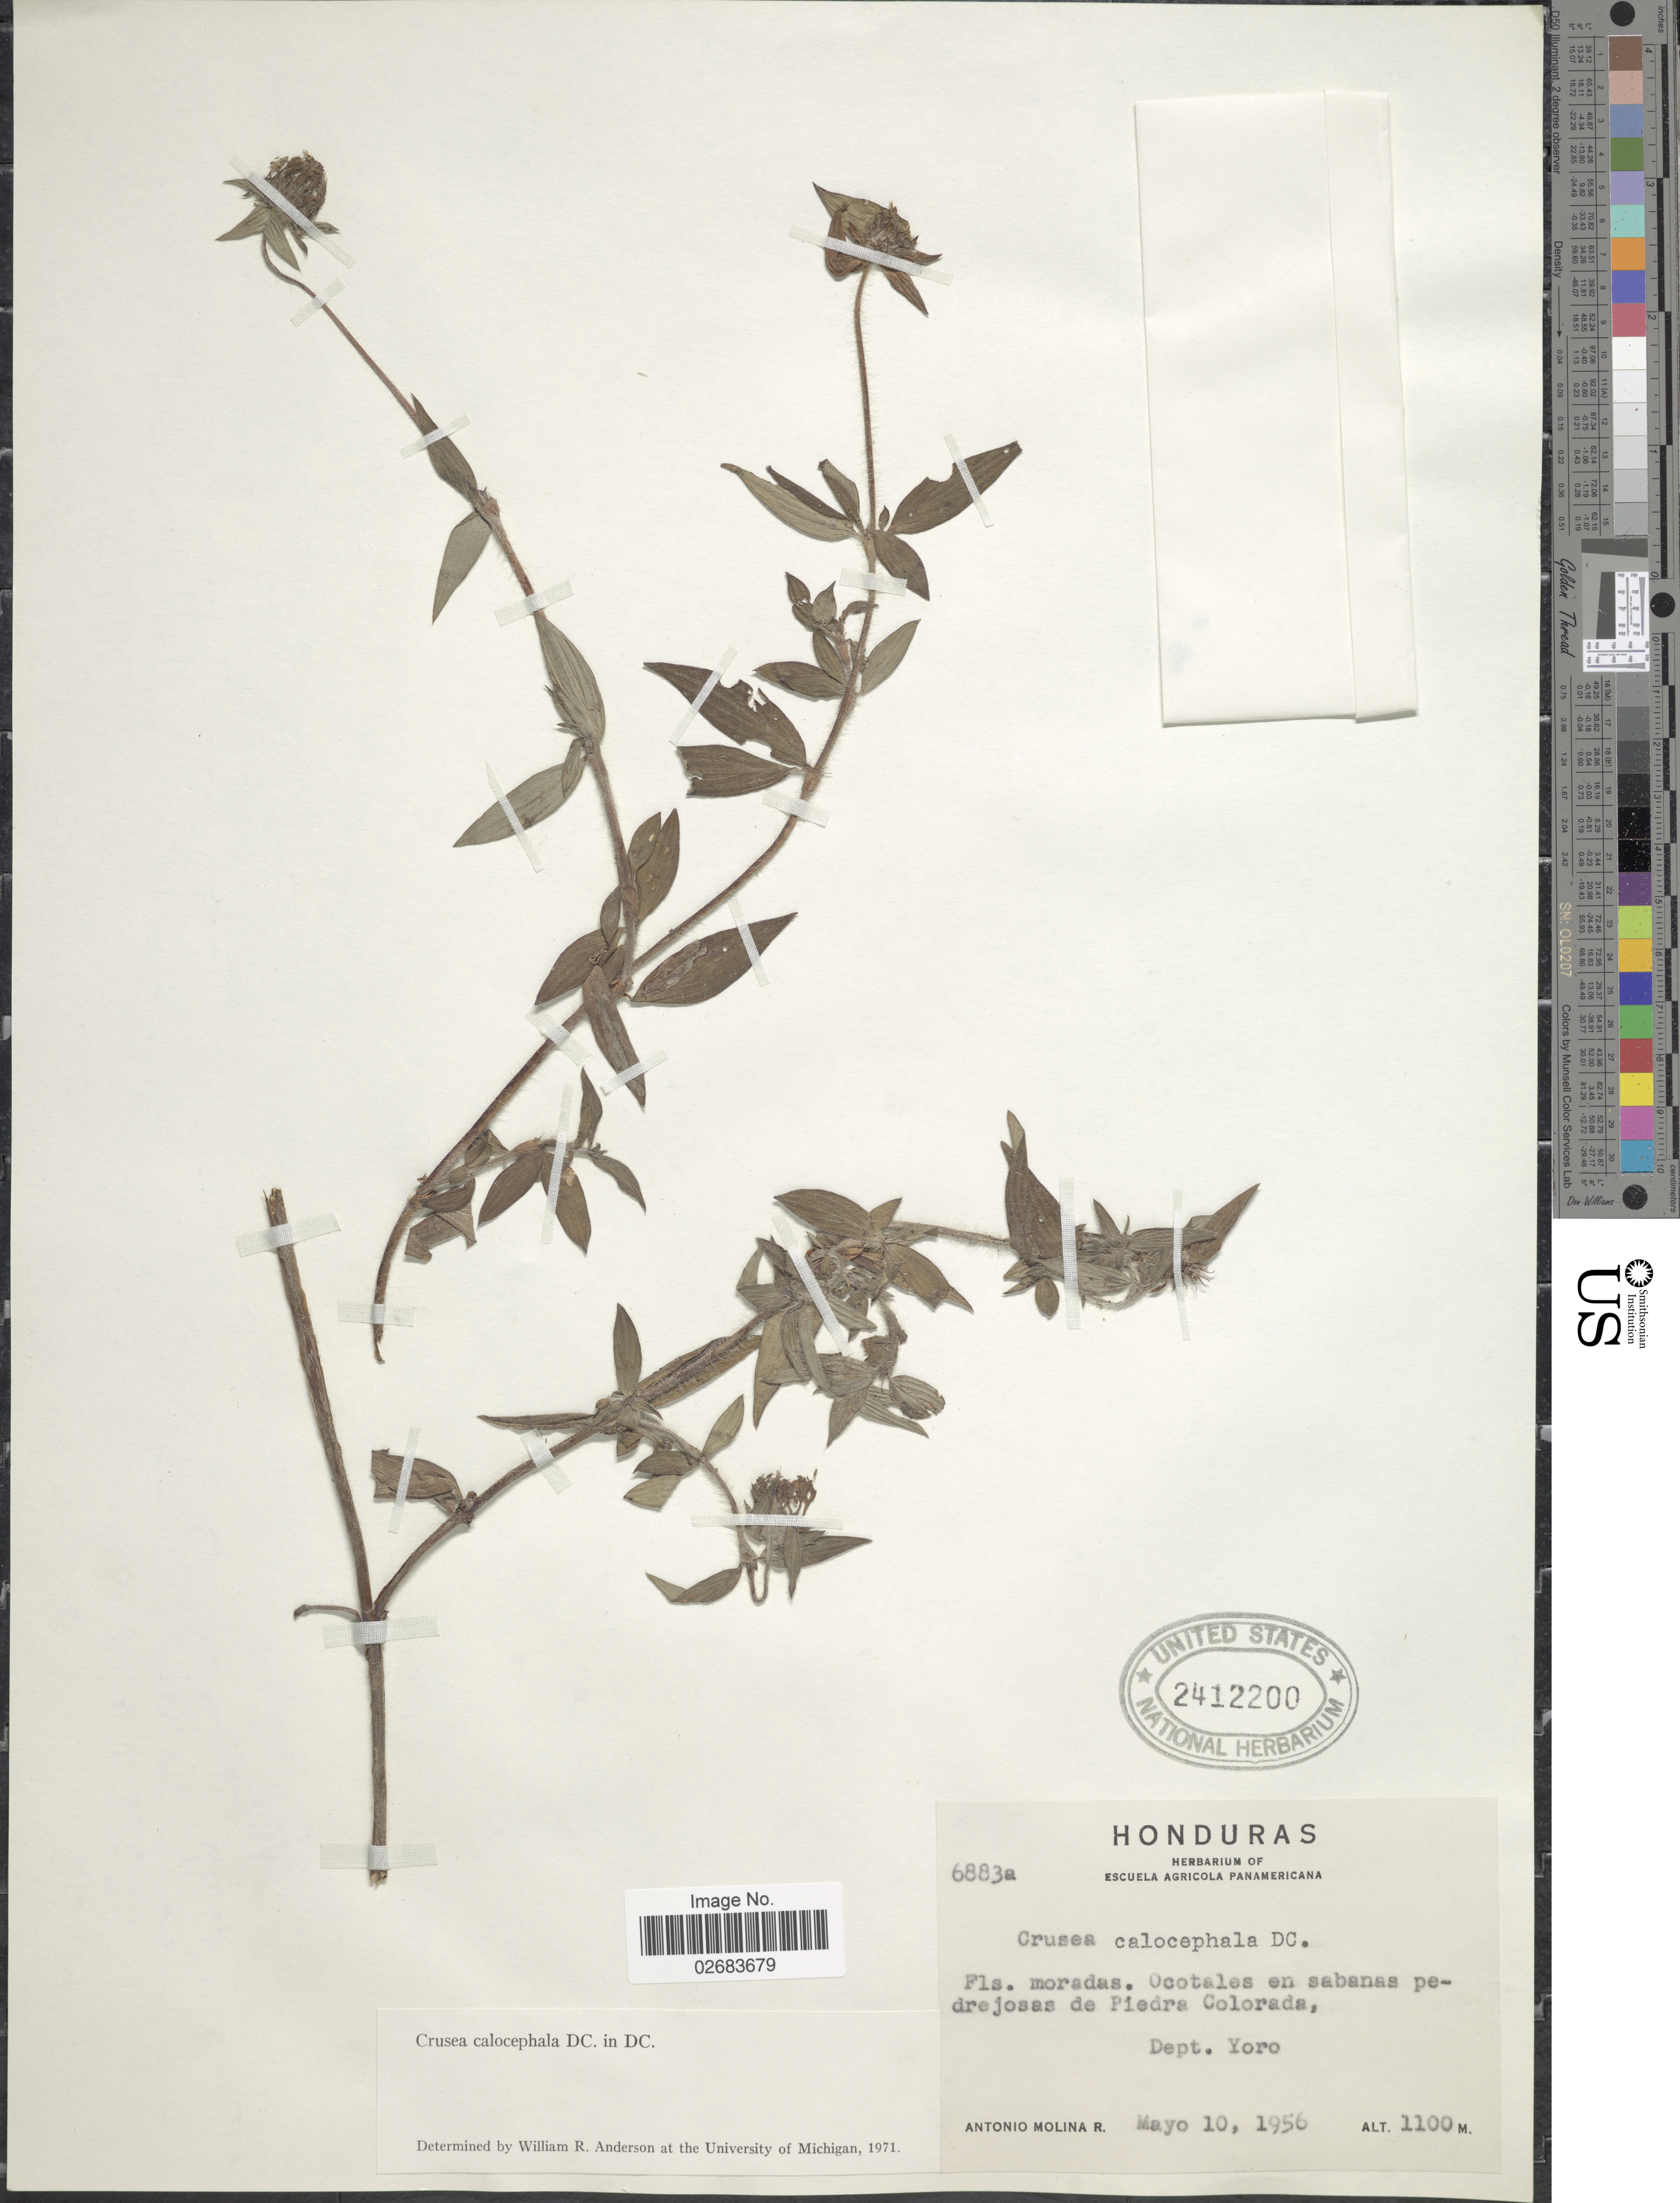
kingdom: Plantae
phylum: Tracheophyta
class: Magnoliopsida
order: Gentianales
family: Rubiaceae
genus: Crusea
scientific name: Crusea calocephala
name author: DC.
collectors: A. Molina R.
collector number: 6883a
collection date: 1956-05-10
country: Honduras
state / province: Yoro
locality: Ocotales en sabanas pedrejosas de Piedra Colorada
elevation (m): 1100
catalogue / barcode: US 2412200